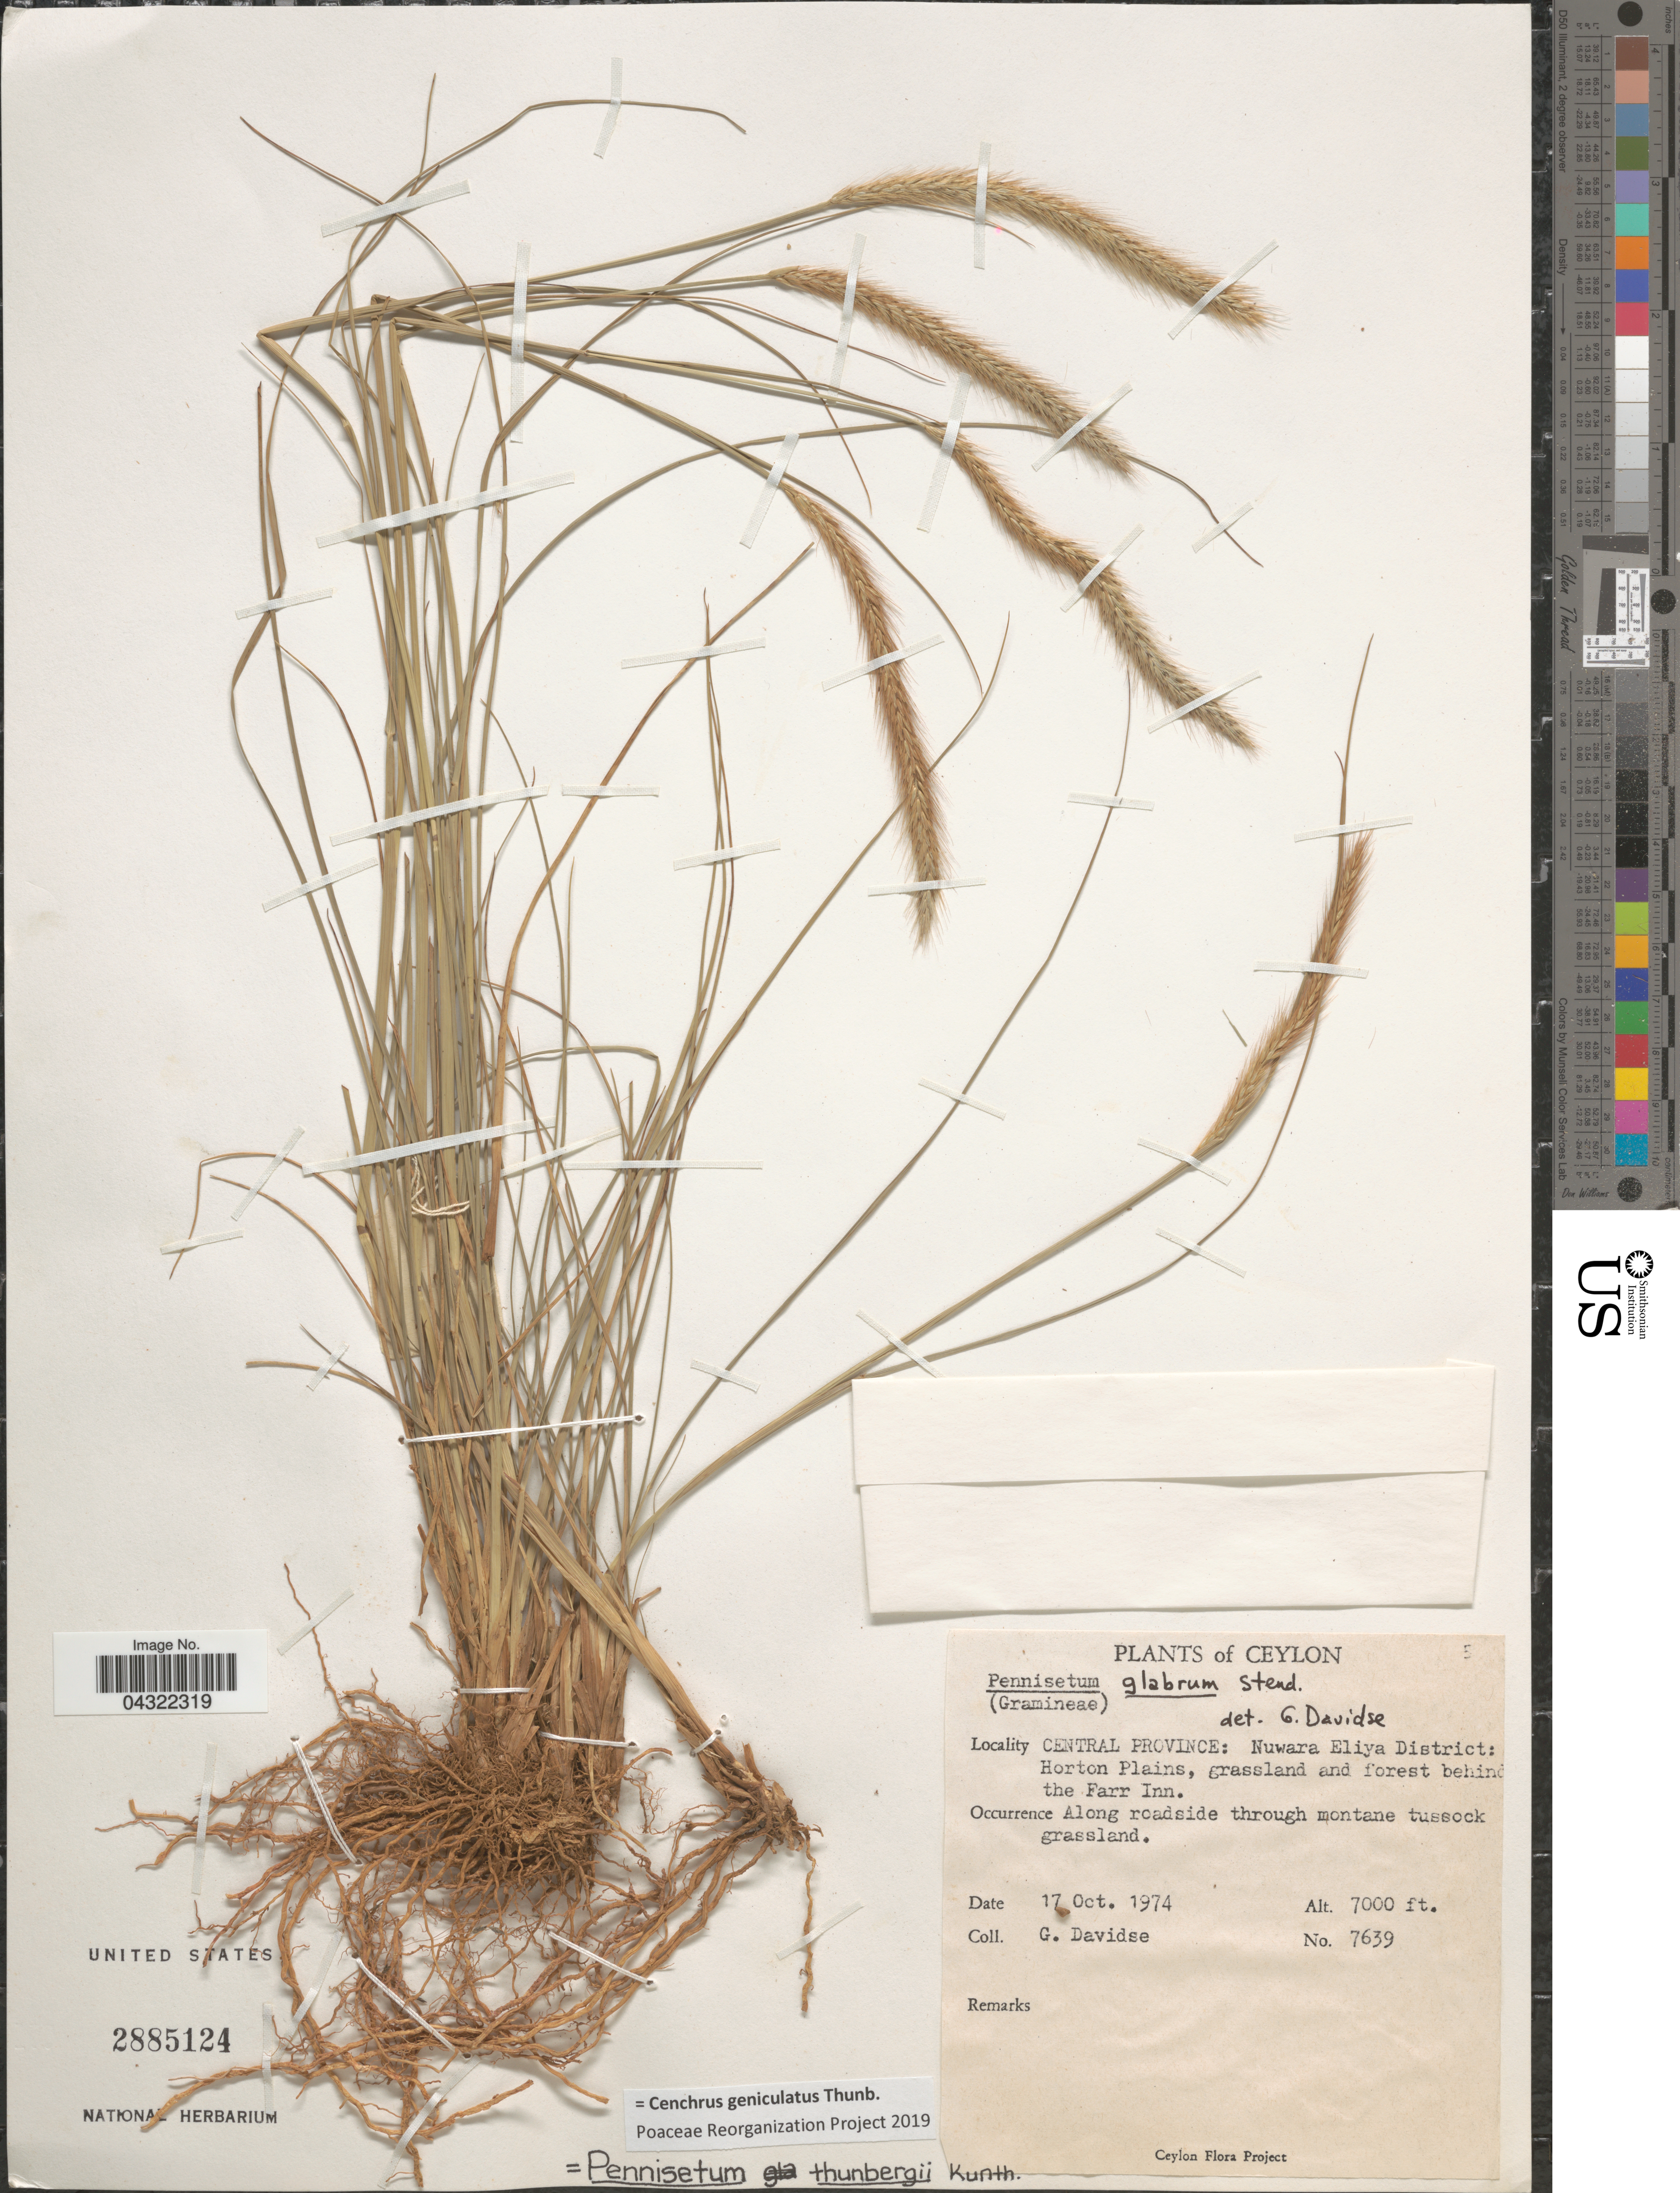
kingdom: Plantae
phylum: Tracheophyta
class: Liliopsida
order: Poales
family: Poaceae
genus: Cenchrus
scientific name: Cenchrus geniculatus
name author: Thunb.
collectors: G. Davidse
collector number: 7639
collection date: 1974-10-17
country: Sri Lanka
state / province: Central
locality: Ceylon. Nuwara Eliya District: Horton Plains, grassland and forest behind the Farr Inn.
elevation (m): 2134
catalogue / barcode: US 2885124